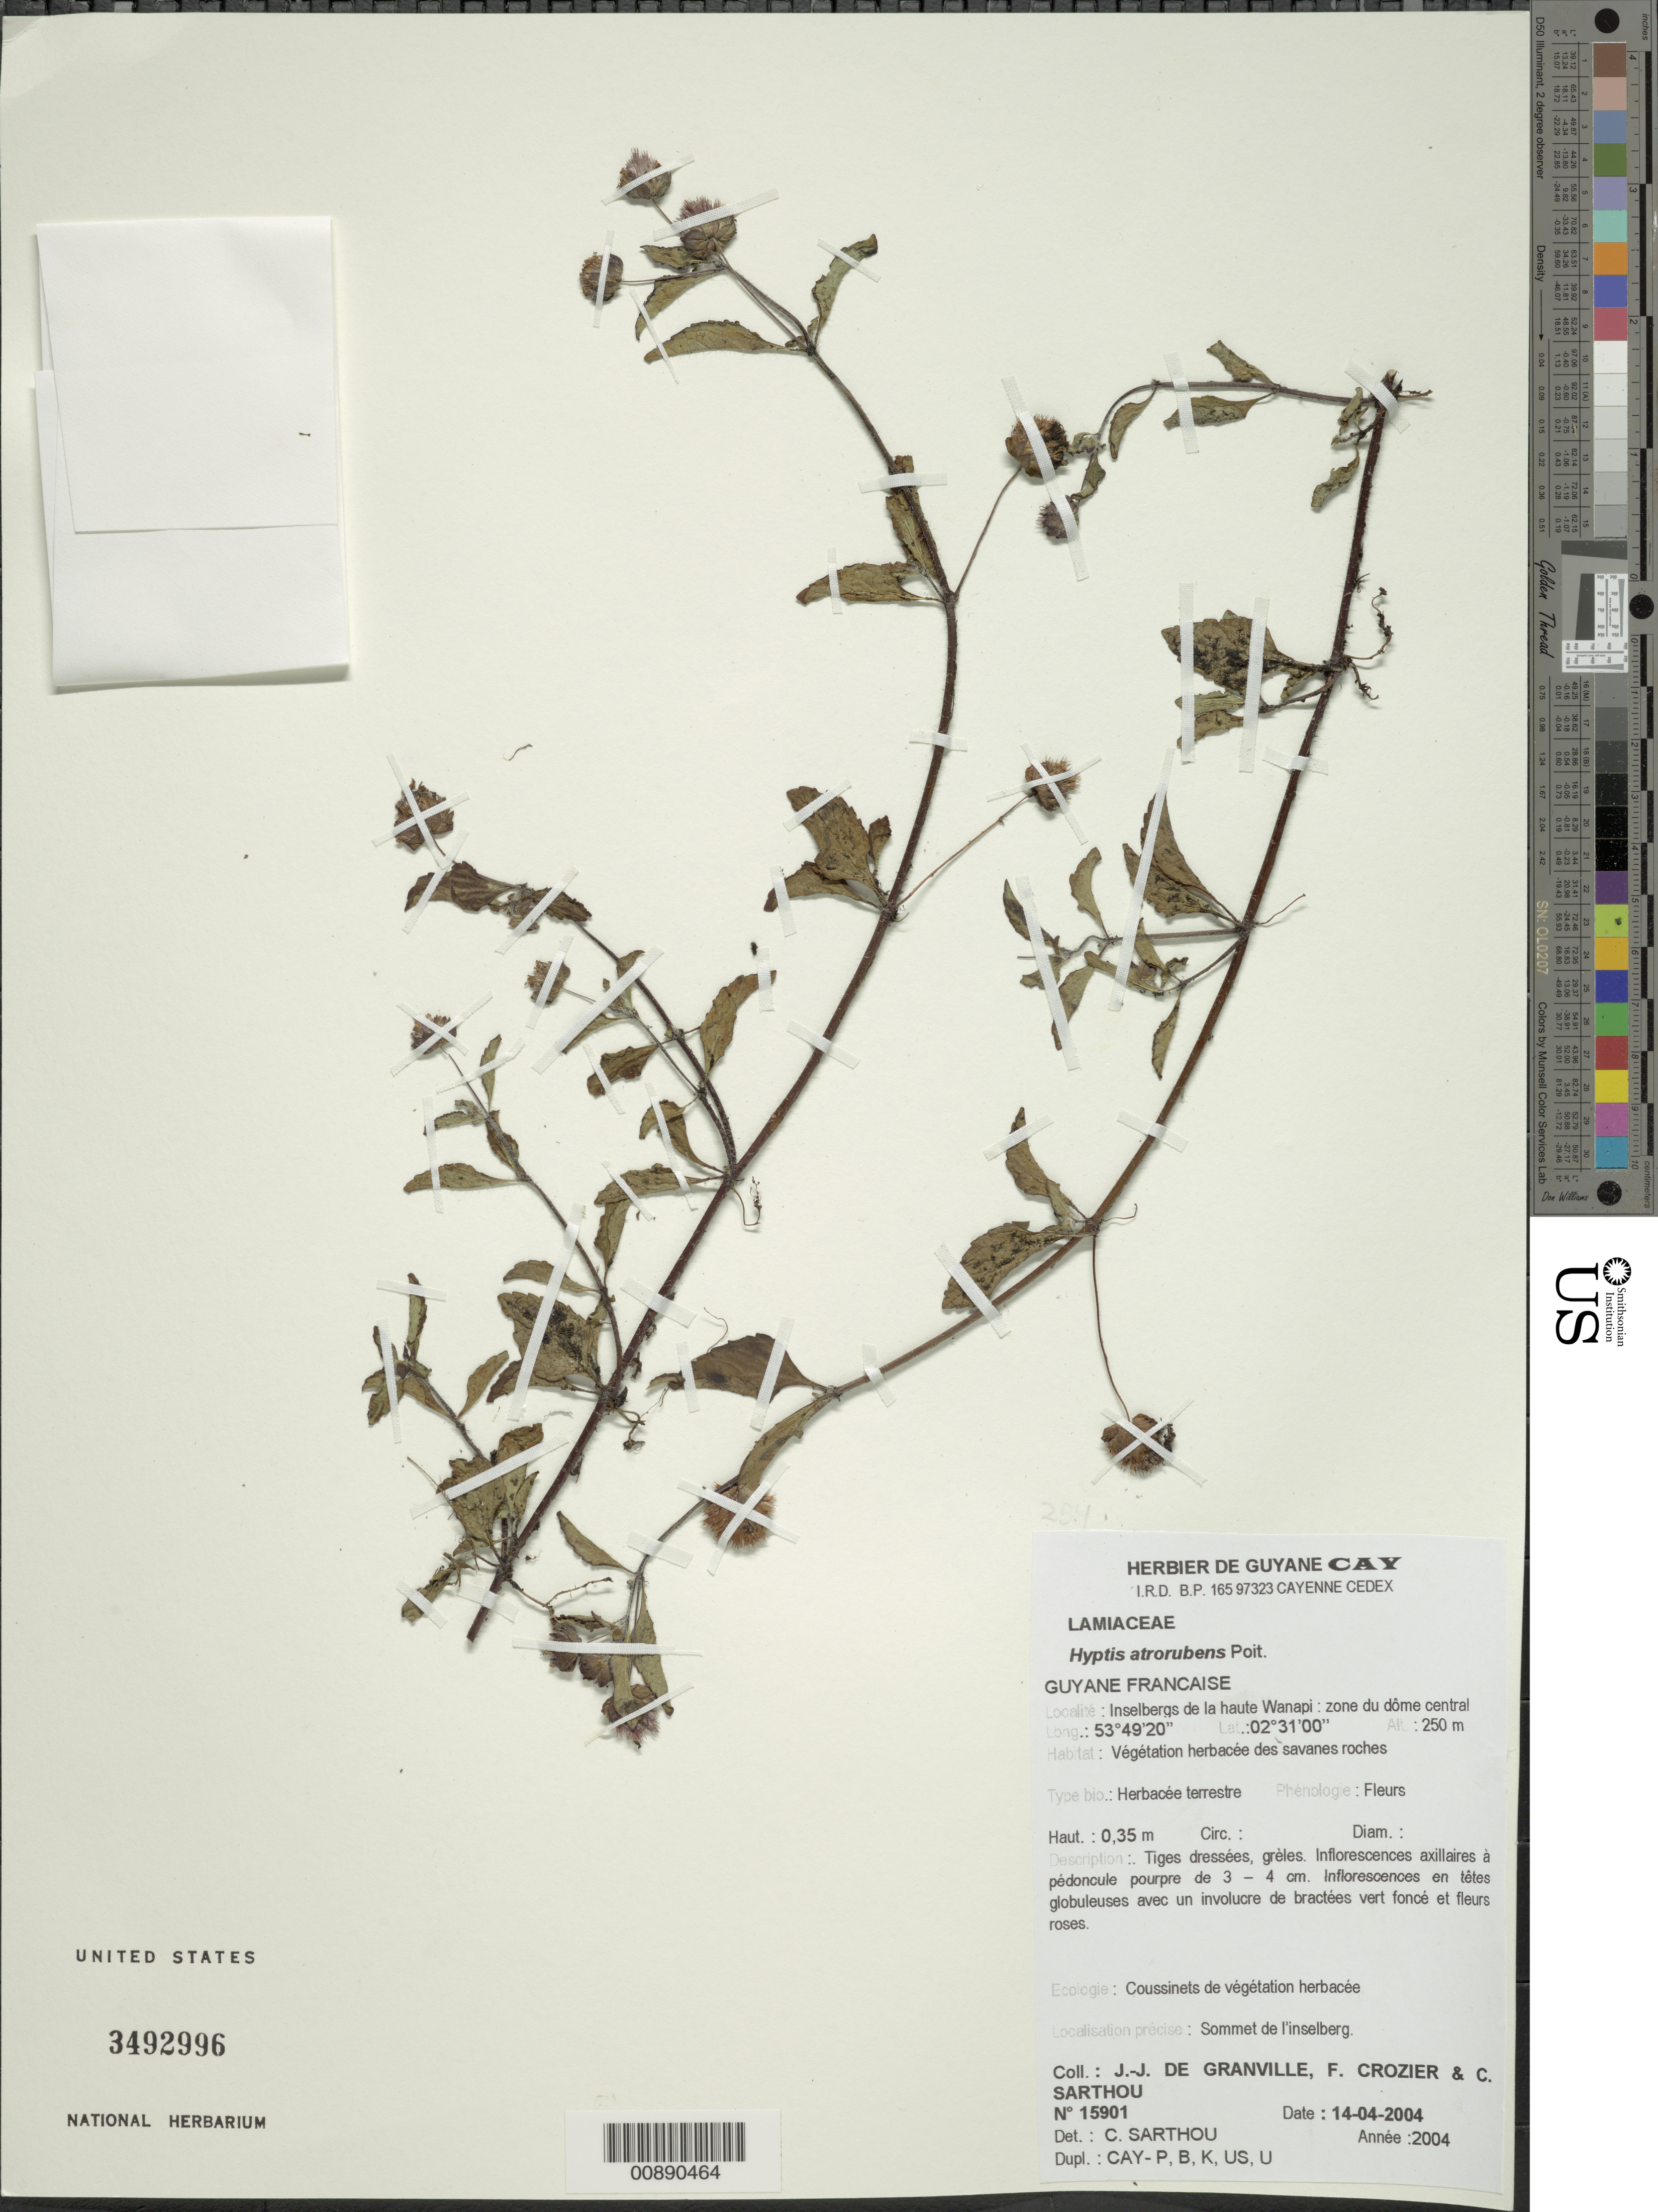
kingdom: Plantae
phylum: Tracheophyta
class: Magnoliopsida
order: Lamiales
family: Lamiaceae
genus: Hyptis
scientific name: Hyptis atrorubens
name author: Poit.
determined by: Sarthou, C.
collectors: J.-J. de Granville, F. Crozier & C. Sarthou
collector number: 15901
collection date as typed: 14-Apr-04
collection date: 2004-04-14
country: French Guiana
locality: Inselbergs de la haute Wanapi, sommet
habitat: Végétation herbacée des savanes roches; coussinets de végétation herbacée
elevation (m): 250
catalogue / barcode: US 3492996